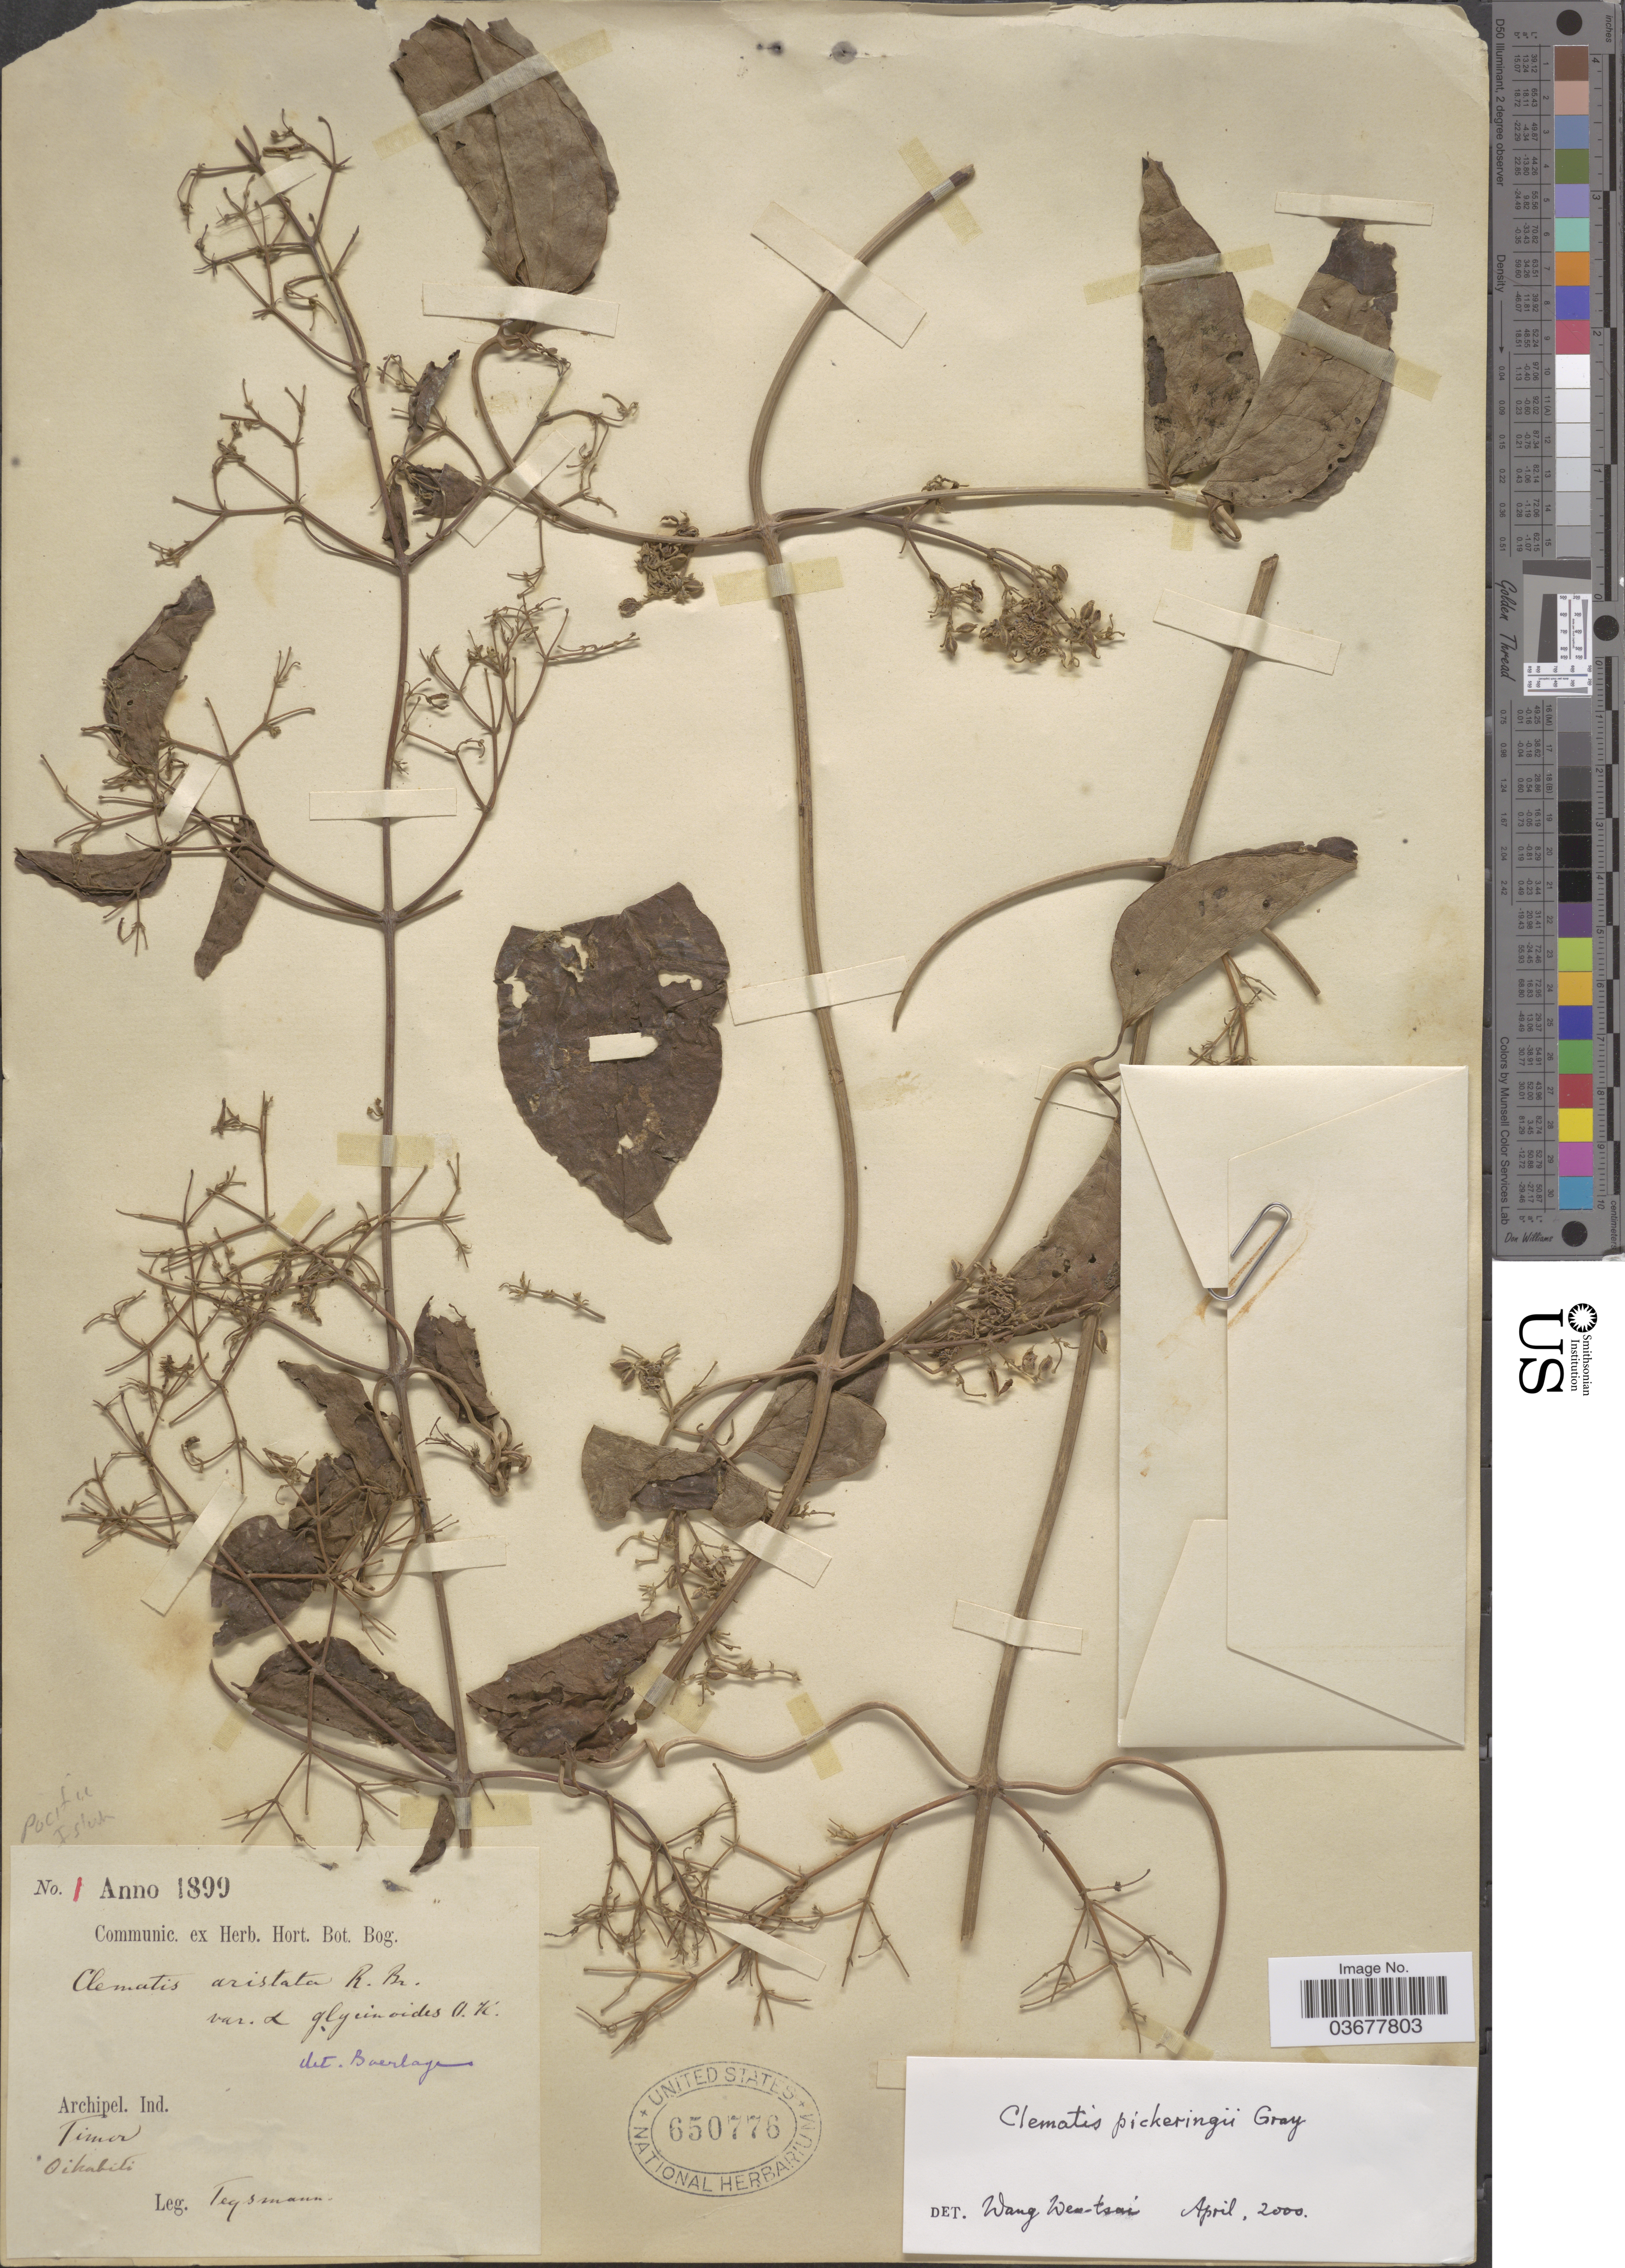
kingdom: Plantae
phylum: Tracheophyta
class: Magnoliopsida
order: Ranunculales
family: Ranunculaceae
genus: Clematis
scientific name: Clematis pickeringii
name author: A. Gray in Wilkes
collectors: Teysmann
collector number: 1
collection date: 1899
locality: Archipel. Ind. Timer. Oikabili [interpreted].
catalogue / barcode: US 650776